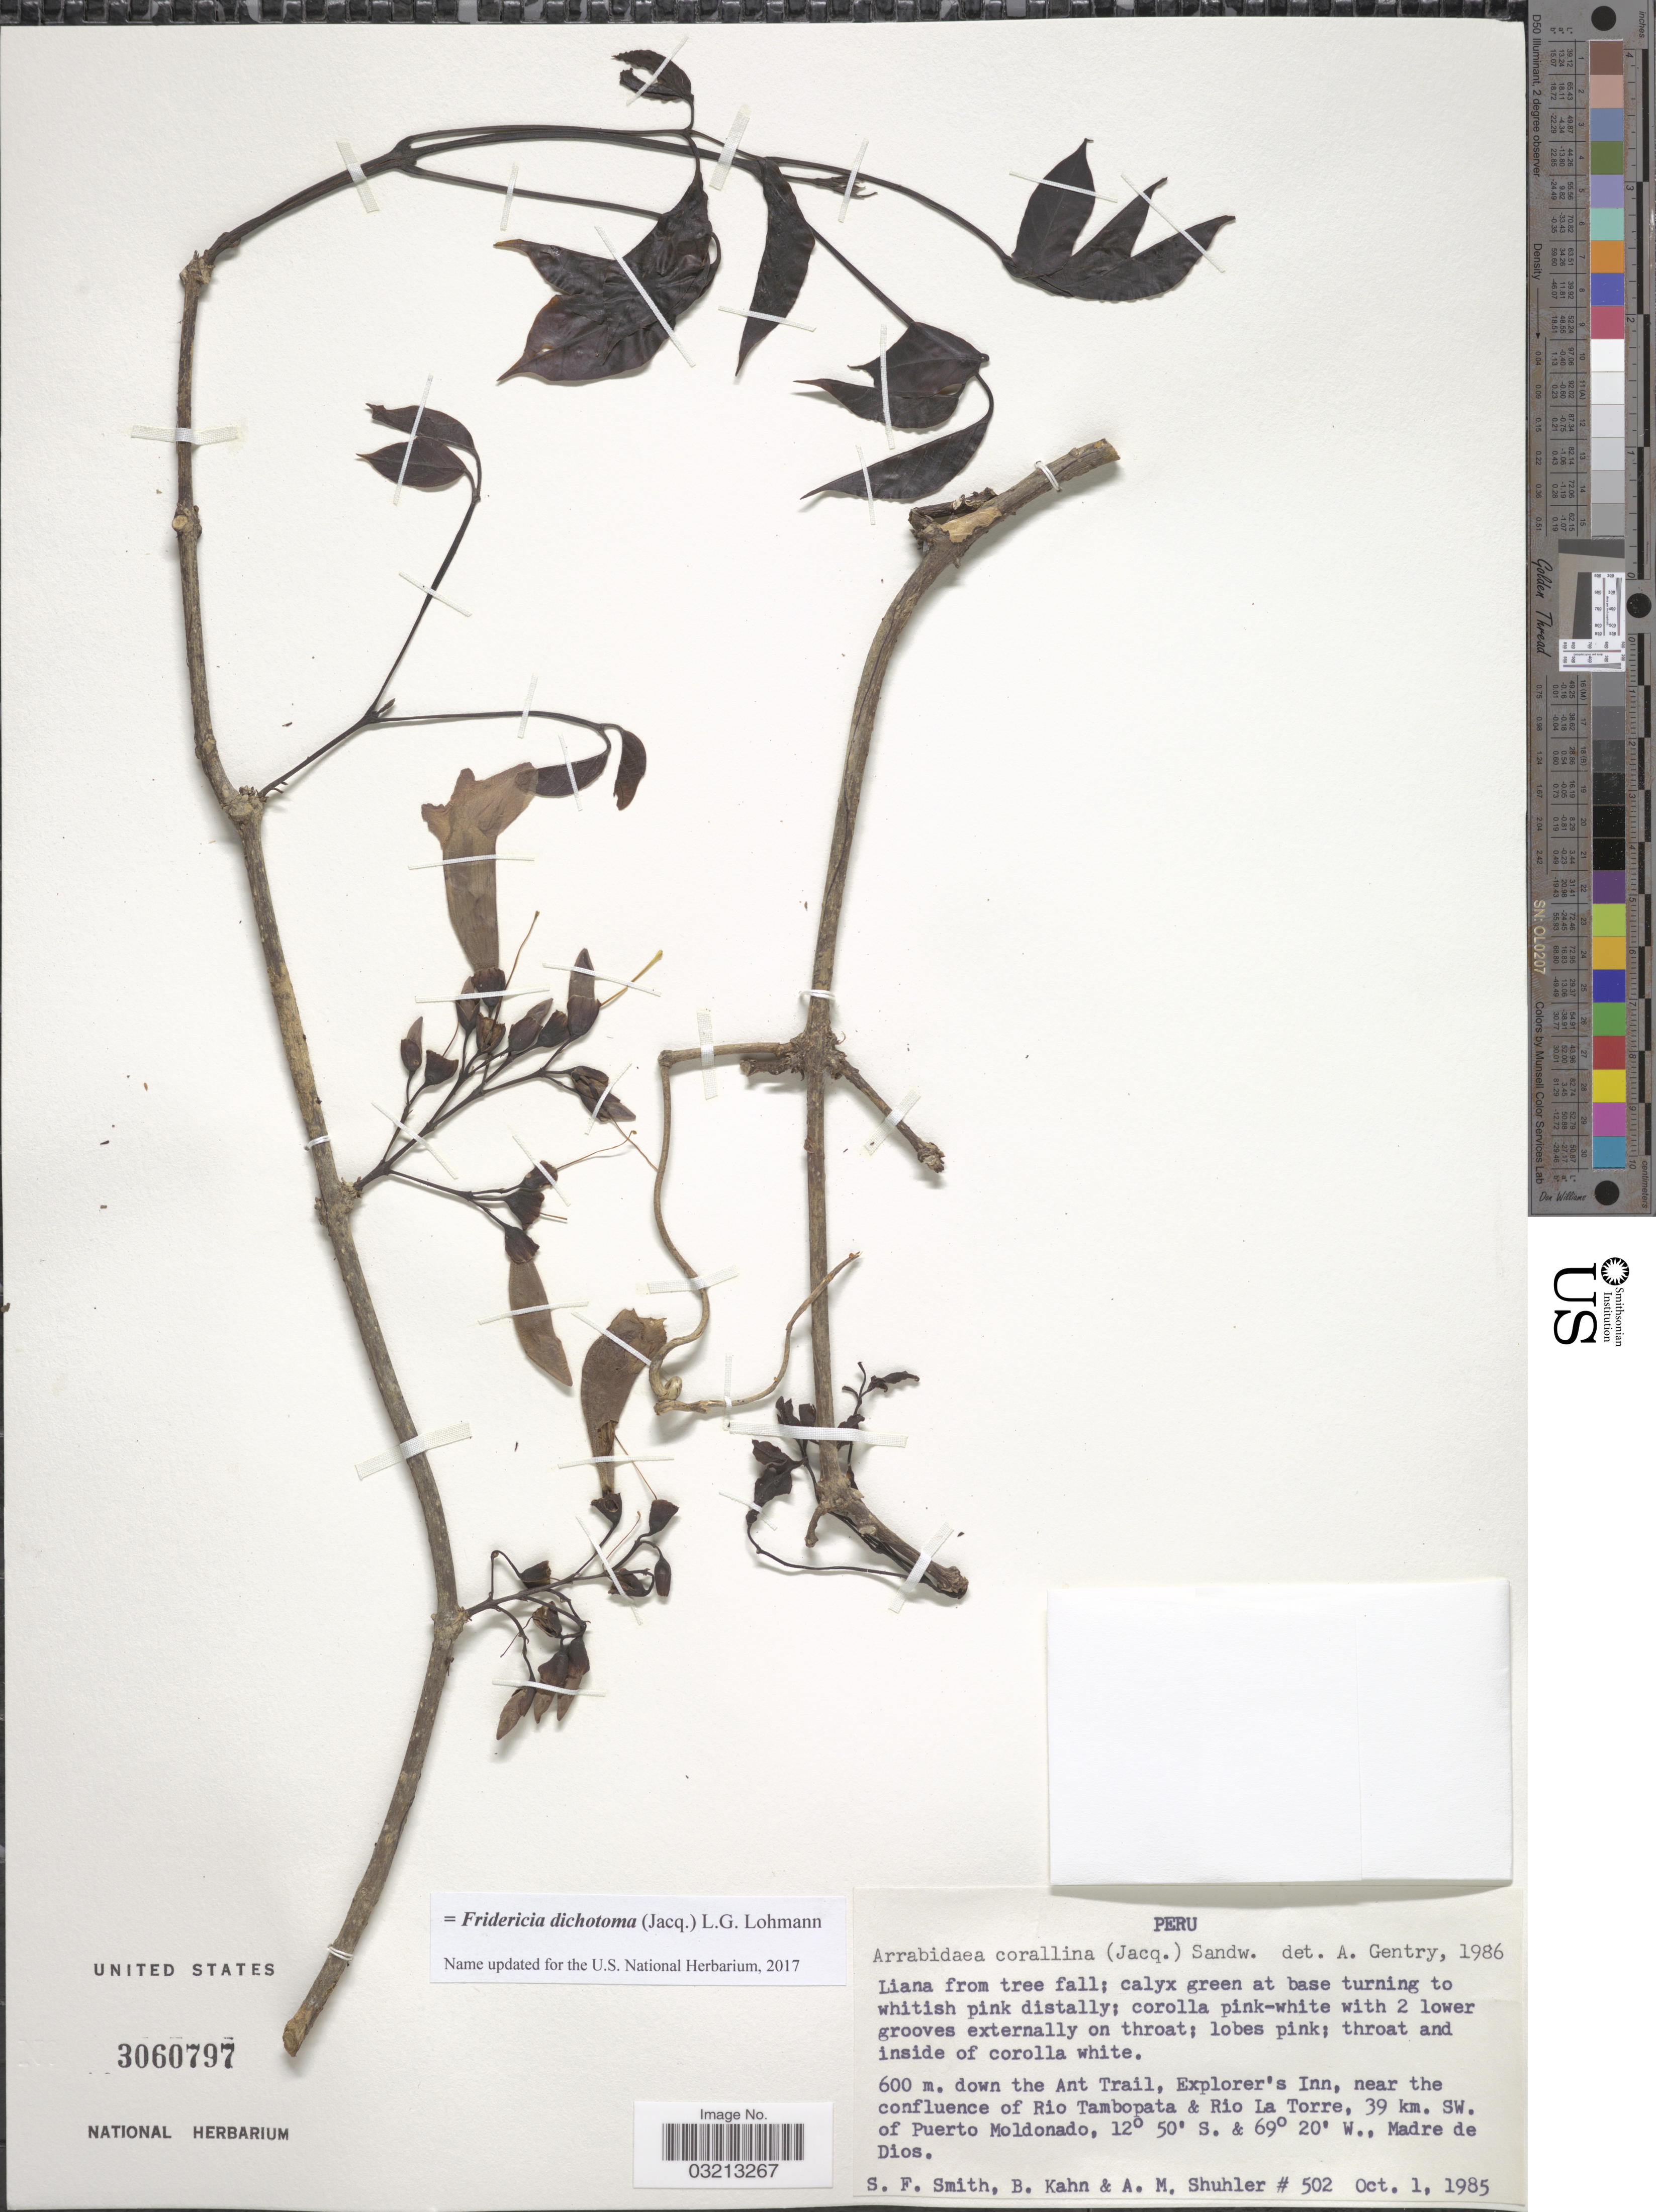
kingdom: Plantae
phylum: Tracheophyta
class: Magnoliopsida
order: Lamiales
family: Bignoniaceae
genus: Fridericia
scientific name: Fridericia dichotoma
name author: (Jacq.) L.G. Lohmann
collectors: S.F. Smith, B. Kahn & A. Shuhler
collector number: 502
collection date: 1985-10-01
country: Peru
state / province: Madre de Dios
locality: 600 m. down the Ant Trail, Explorer's Inn, near the confluence of Rio Tambopata & Rio La Torre, 39 km. SW. of Puerto Moldonado.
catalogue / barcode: US 3060797